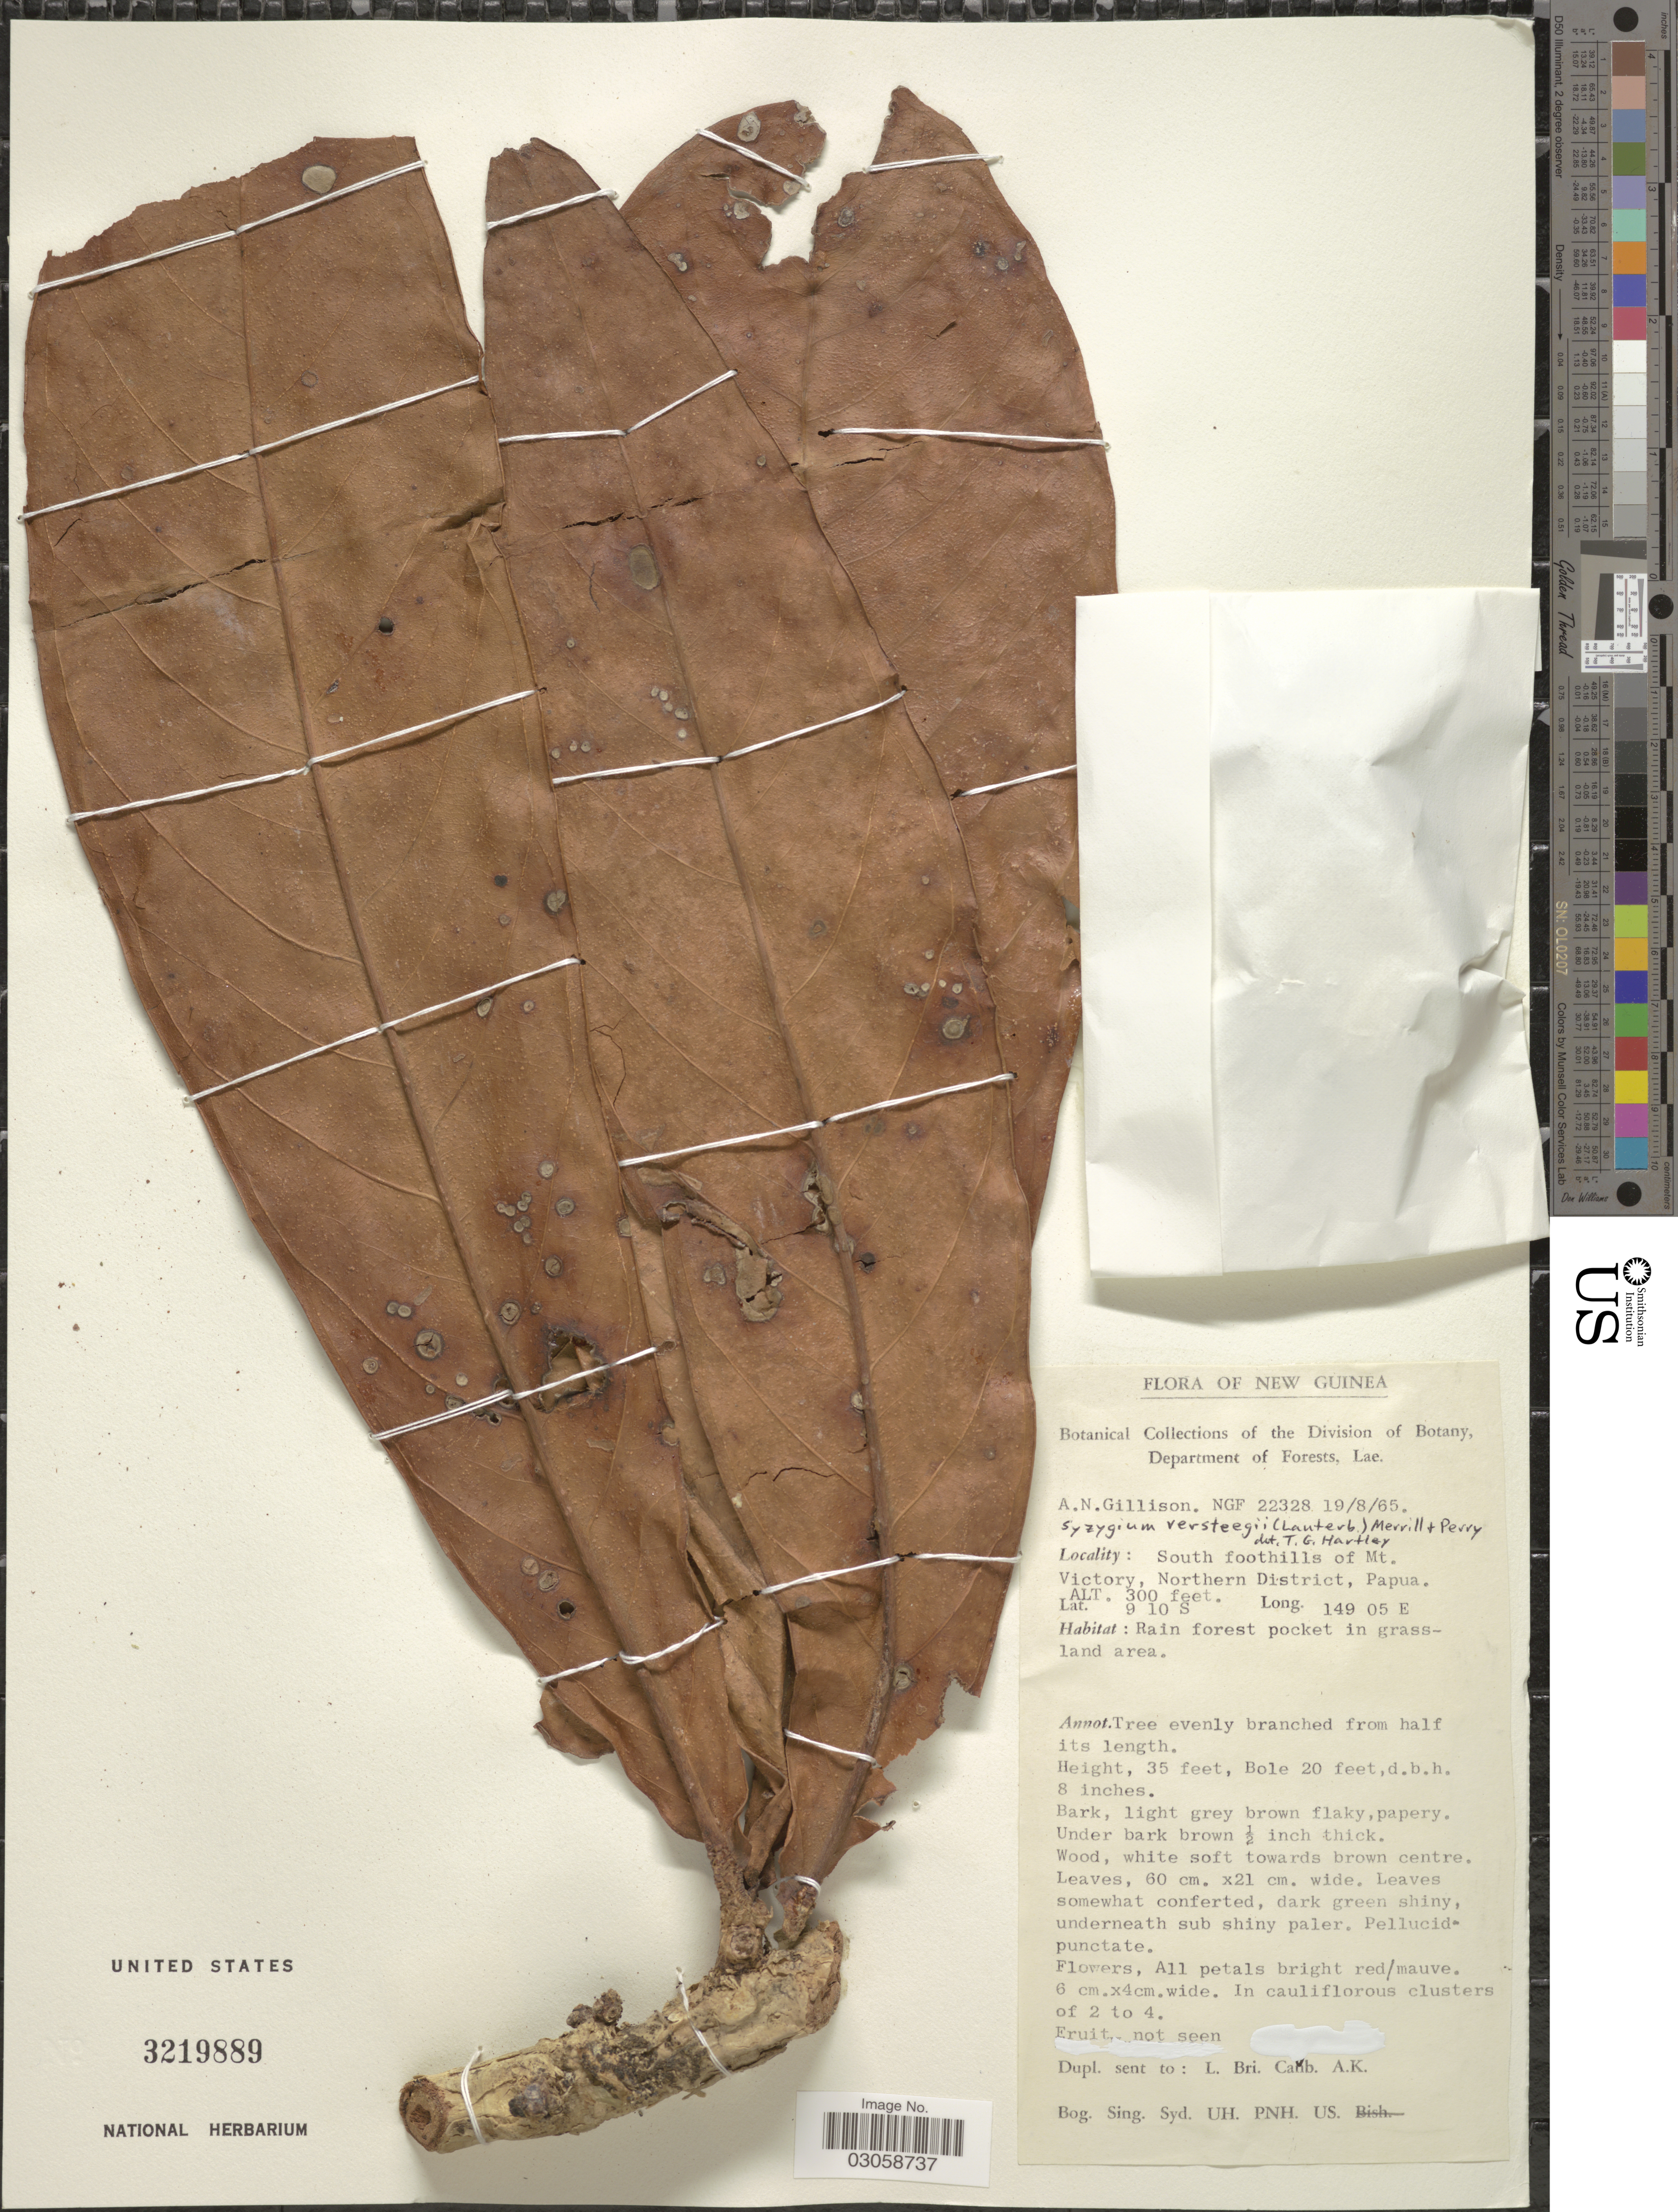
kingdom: Plantae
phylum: Tracheophyta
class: Magnoliopsida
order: Myrtales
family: Myrtaceae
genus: Syzygium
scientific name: Syzygium versteegii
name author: (Lauterb.) Merr. & L.M. Perry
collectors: A. Gillison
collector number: NGF 22328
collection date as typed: Transcribed d/m/y: 19/8/65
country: Papua New Guinea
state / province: Northern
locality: New Guinea. South foothills of Mt. Victory, Northern District, Papua.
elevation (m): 91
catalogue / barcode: US 3219889